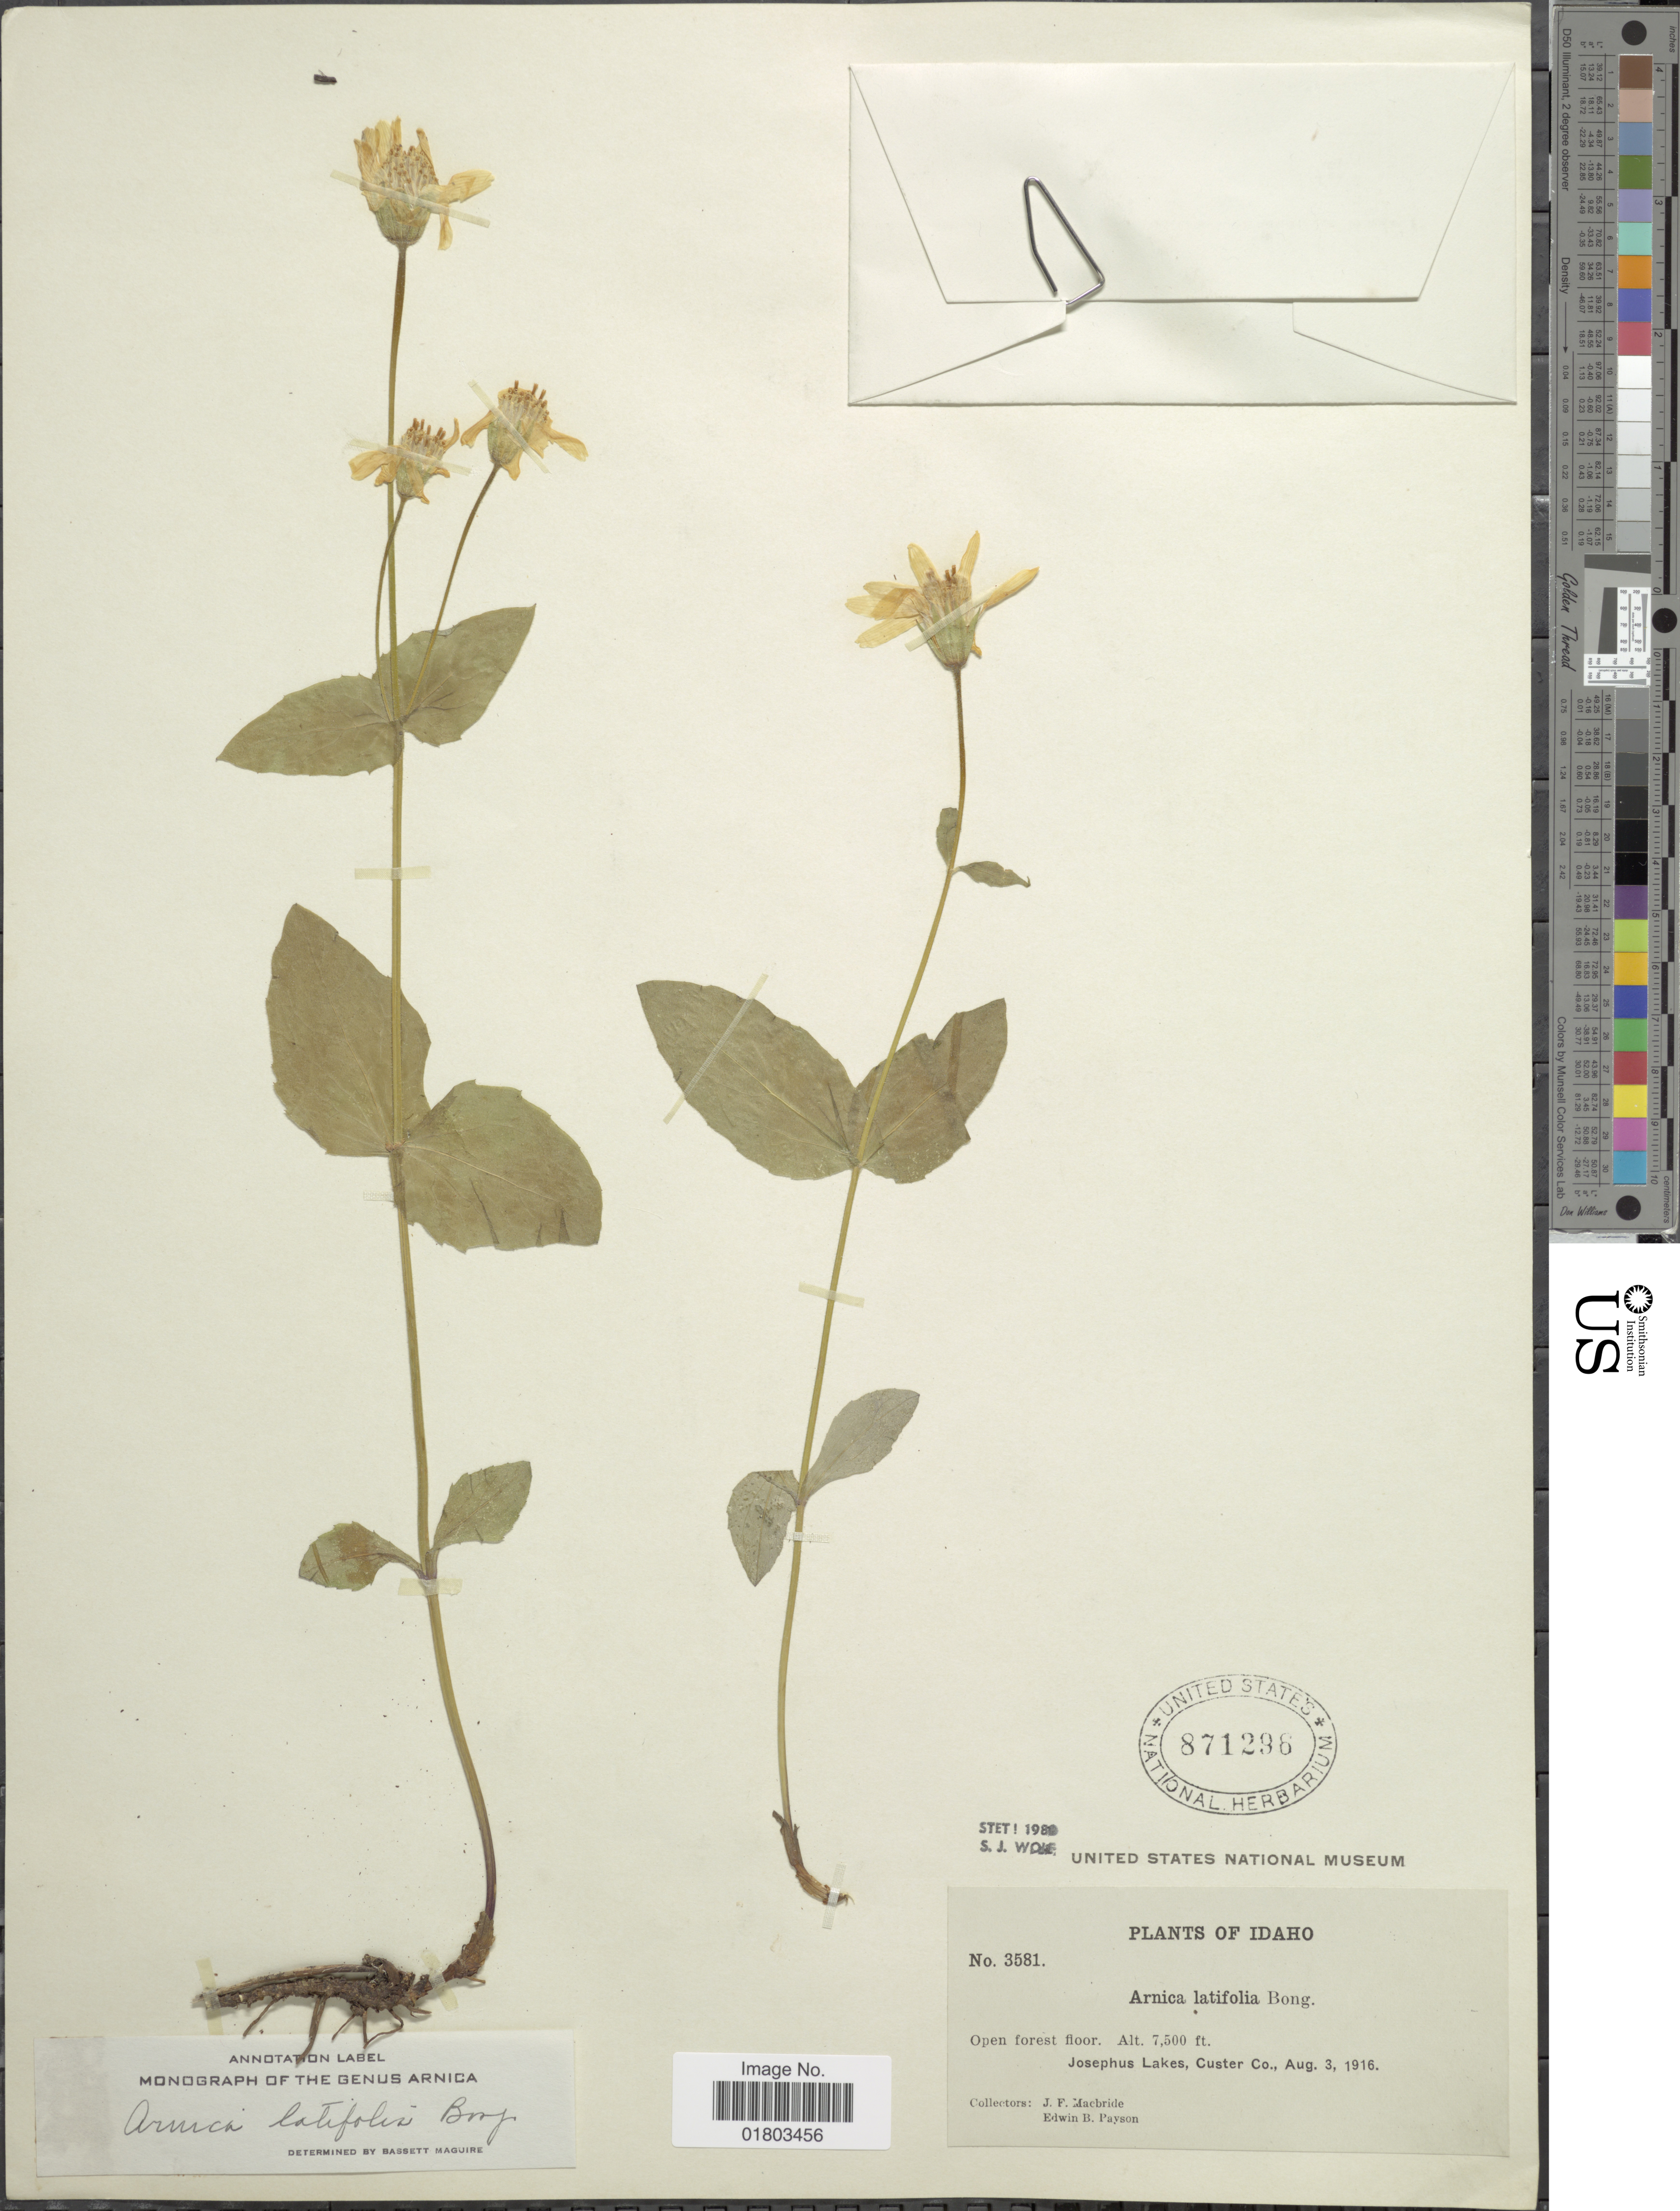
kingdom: Plantae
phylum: Tracheophyta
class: Magnoliopsida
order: Asterales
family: Asteraceae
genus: Arnica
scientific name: Arnica latifolia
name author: Bong.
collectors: J. F. Macbride & E. B. Payson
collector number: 3581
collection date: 1916-08-03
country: United States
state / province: Idaho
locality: Open forest floor, Josephus Lakes, Custer Co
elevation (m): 2286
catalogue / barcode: US 871296